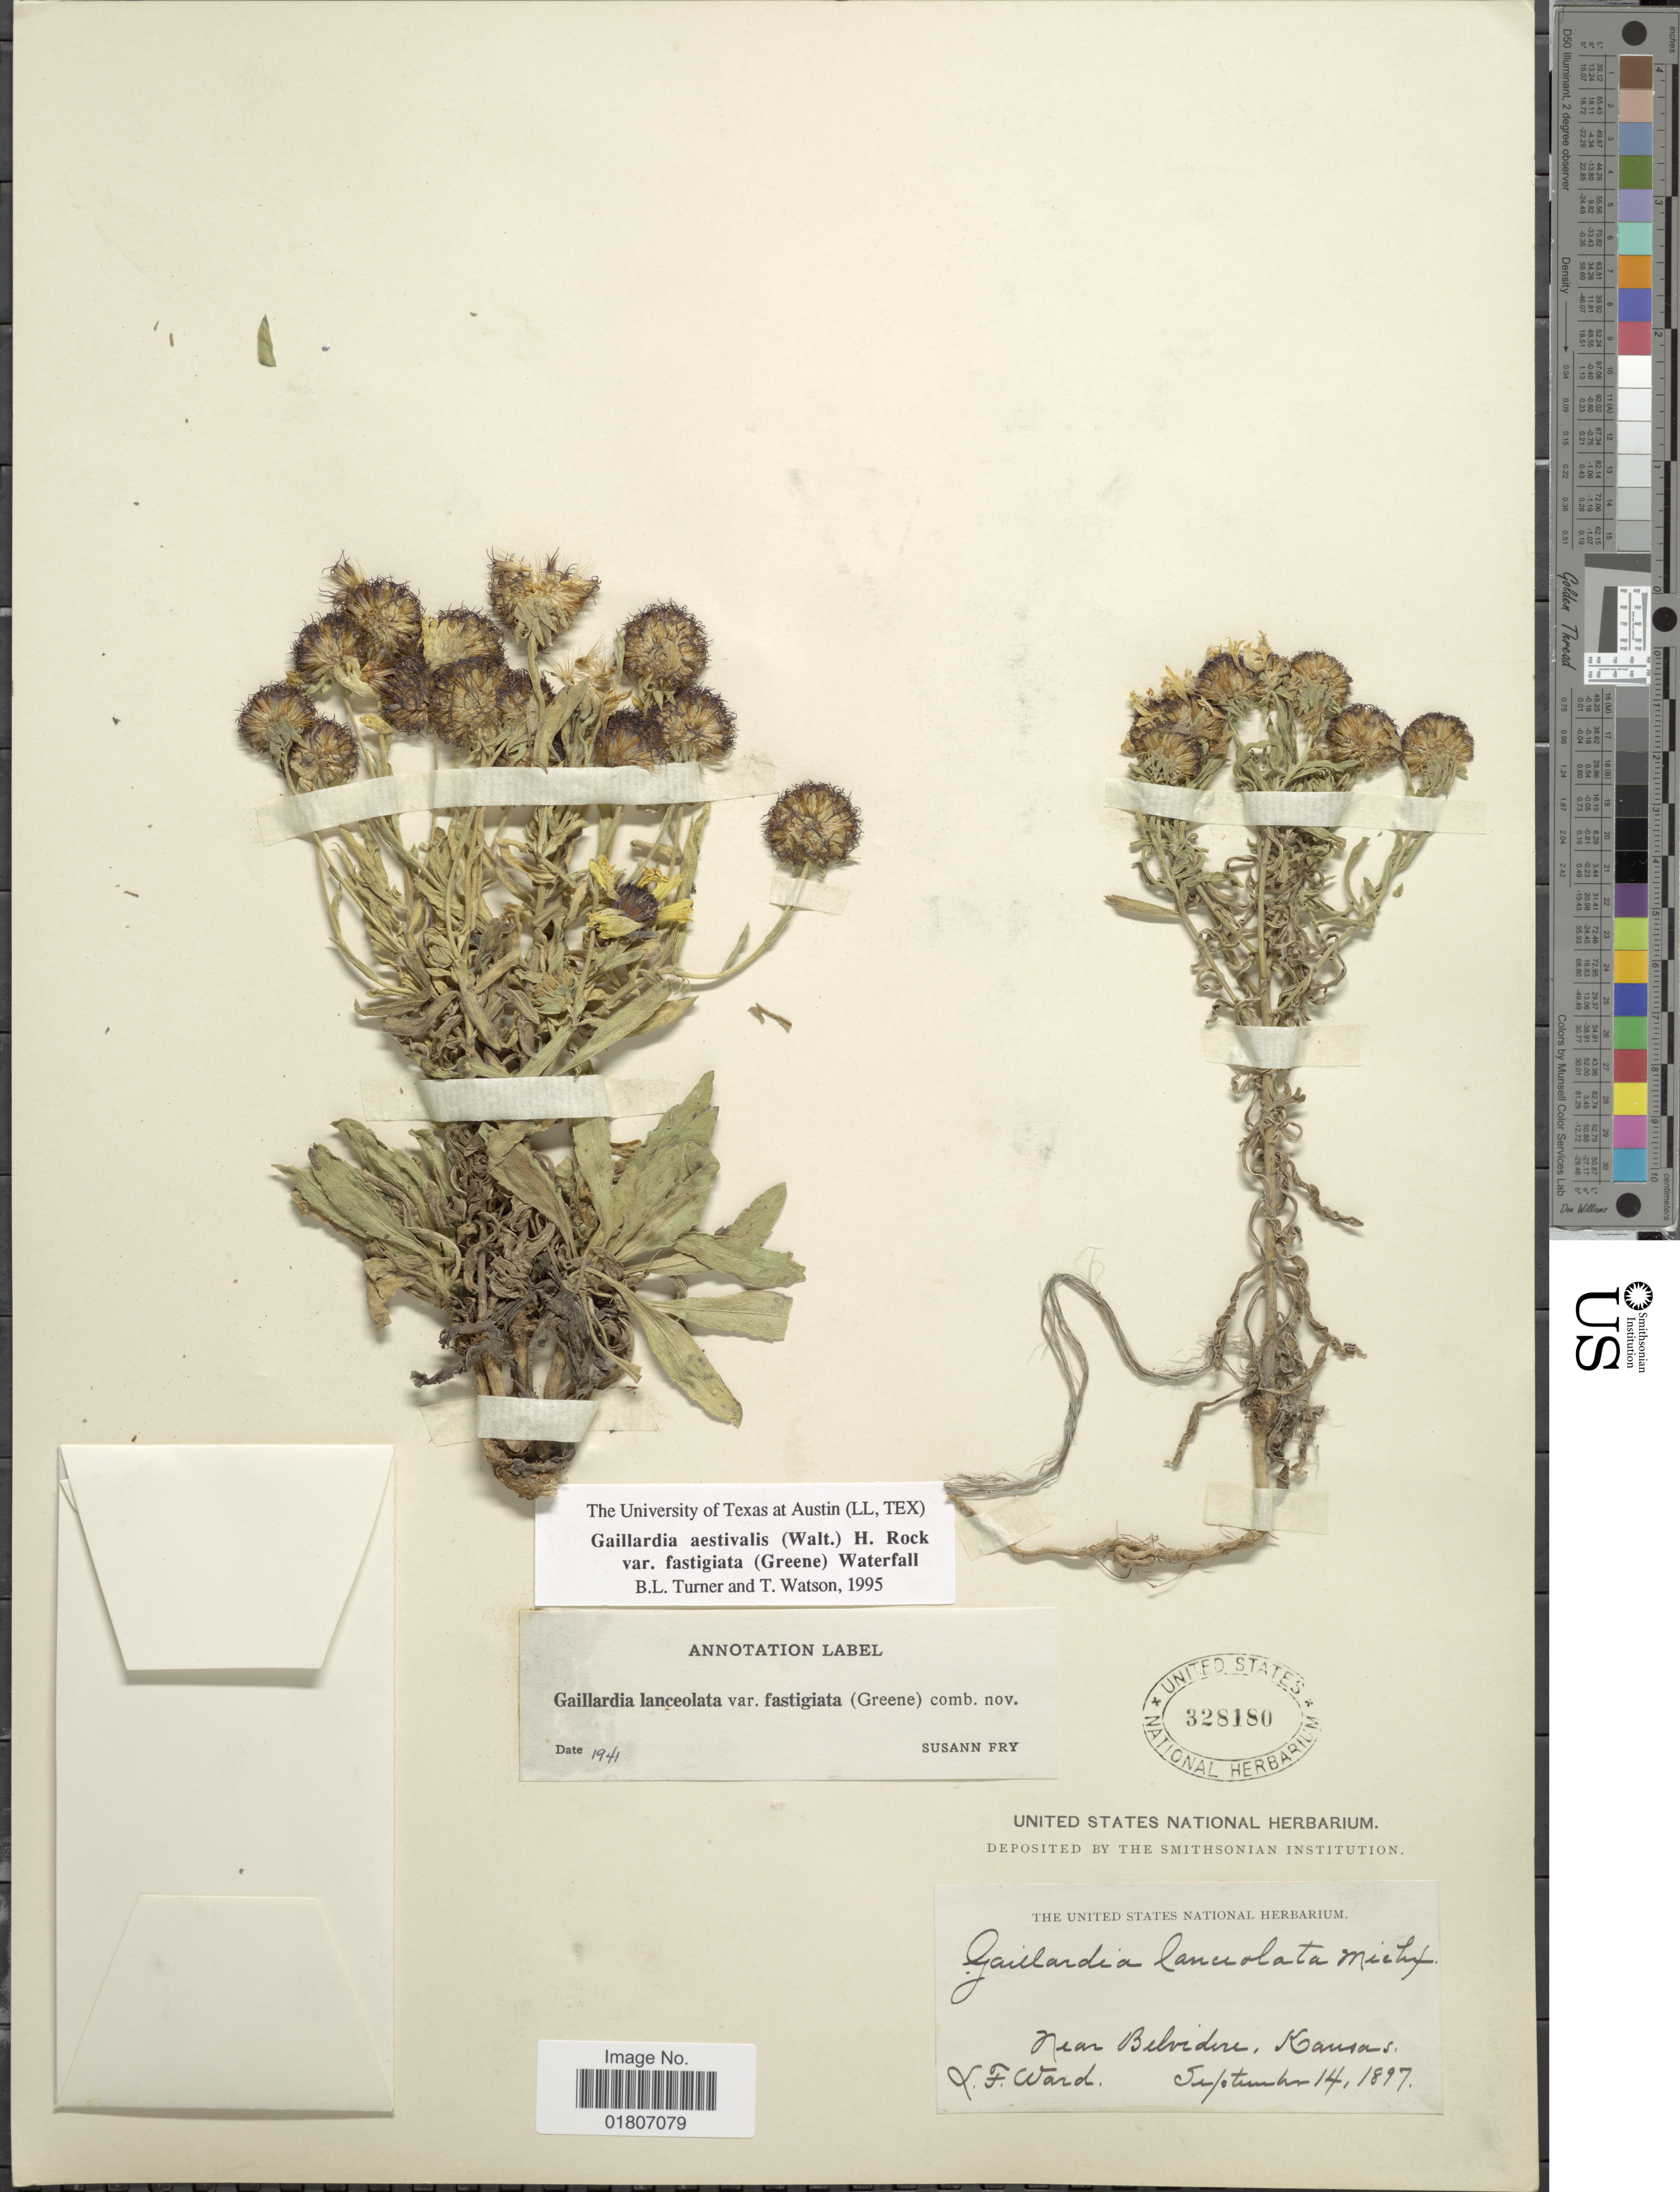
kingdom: Plantae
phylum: Tracheophyta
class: Magnoliopsida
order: Asterales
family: Asteraceae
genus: Gaillardia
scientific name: Gaillardia aestivalis var. fastigiata (indet)?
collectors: L. Ward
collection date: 1897-09-14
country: United States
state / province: Kansas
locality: Near Belvedere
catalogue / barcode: US 328180